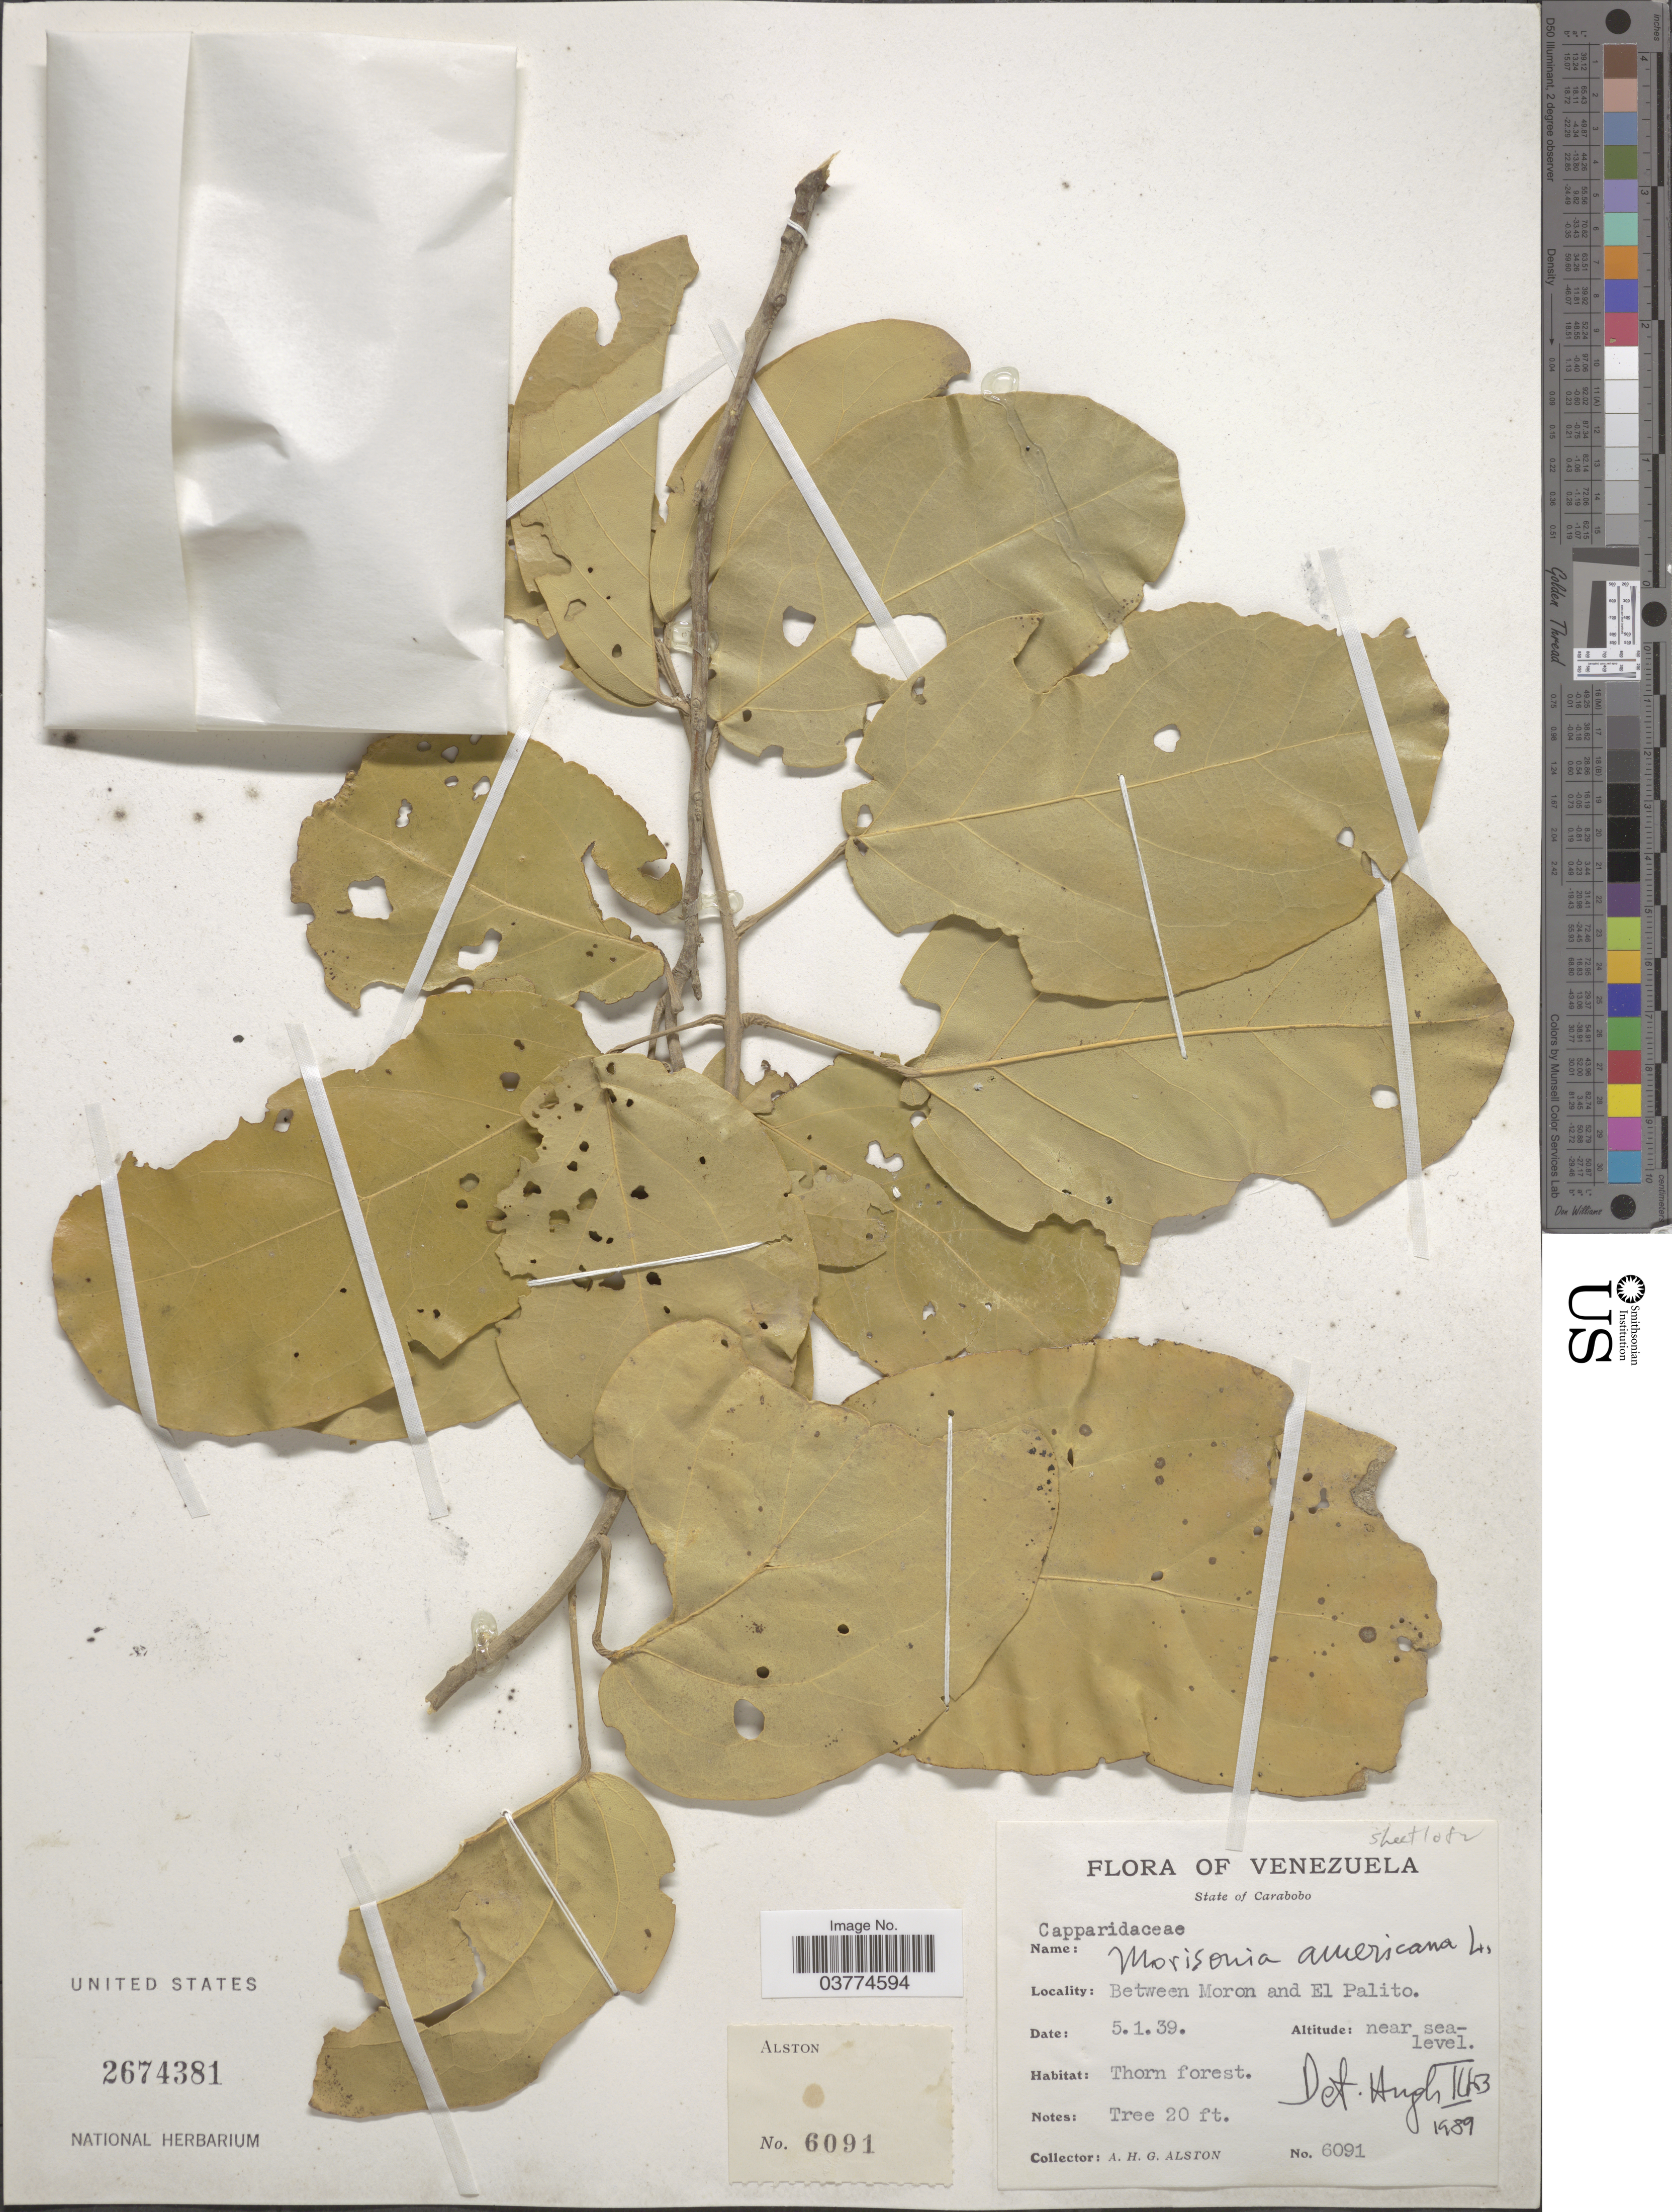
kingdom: Plantae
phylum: Tracheophyta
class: Magnoliopsida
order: Brassicales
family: Capparaceae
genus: Morisonia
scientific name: Morisonia americana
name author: L.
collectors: A. H. Alston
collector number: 6091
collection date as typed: Transcribed d/m/y: 5/1/39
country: Venezuela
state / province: Carabobo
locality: Between Moron and El Palito.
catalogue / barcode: US 2674381